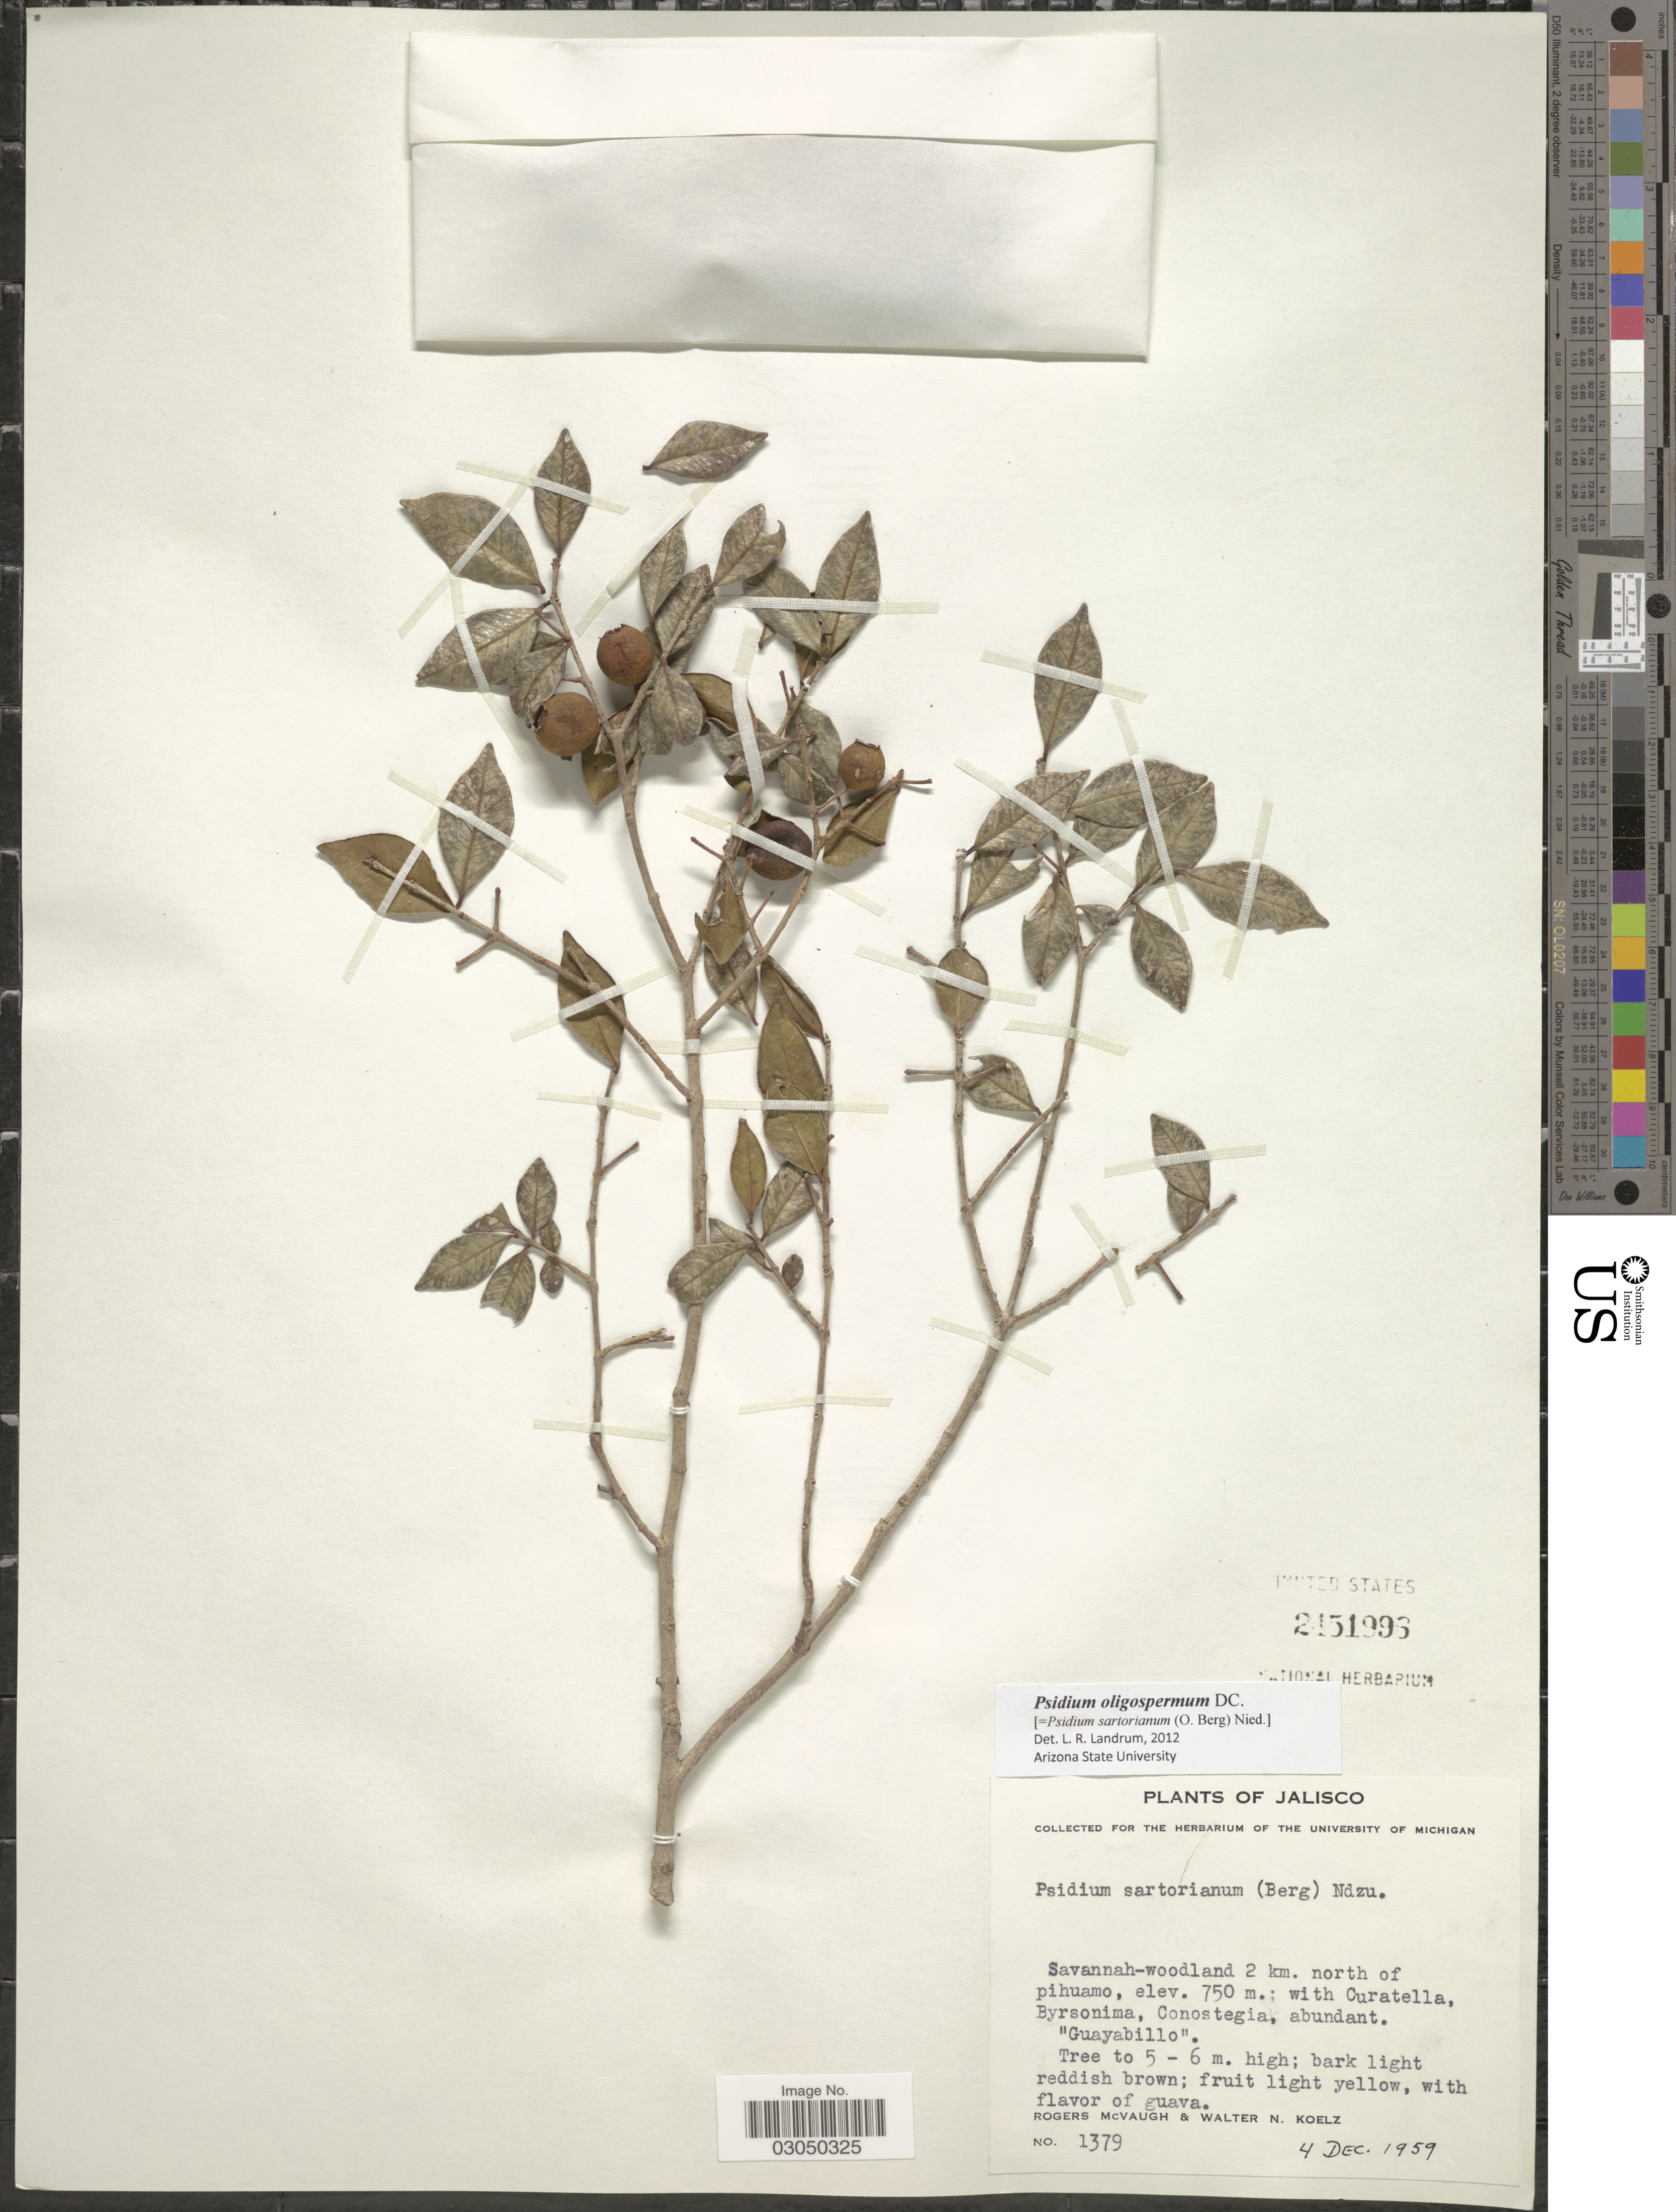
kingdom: Plantae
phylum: Tracheophyta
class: Magnoliopsida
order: Myrtales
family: Myrtaceae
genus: Psidium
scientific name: Psidium oligospermum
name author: Mart. ex DC.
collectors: R. McVaugh & W. N. Koelz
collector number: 1379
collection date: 1959-12-04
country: Mexico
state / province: Jalisco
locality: Savannah-woodland 2 km. north of pihuamo.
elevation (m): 750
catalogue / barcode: US 2451996